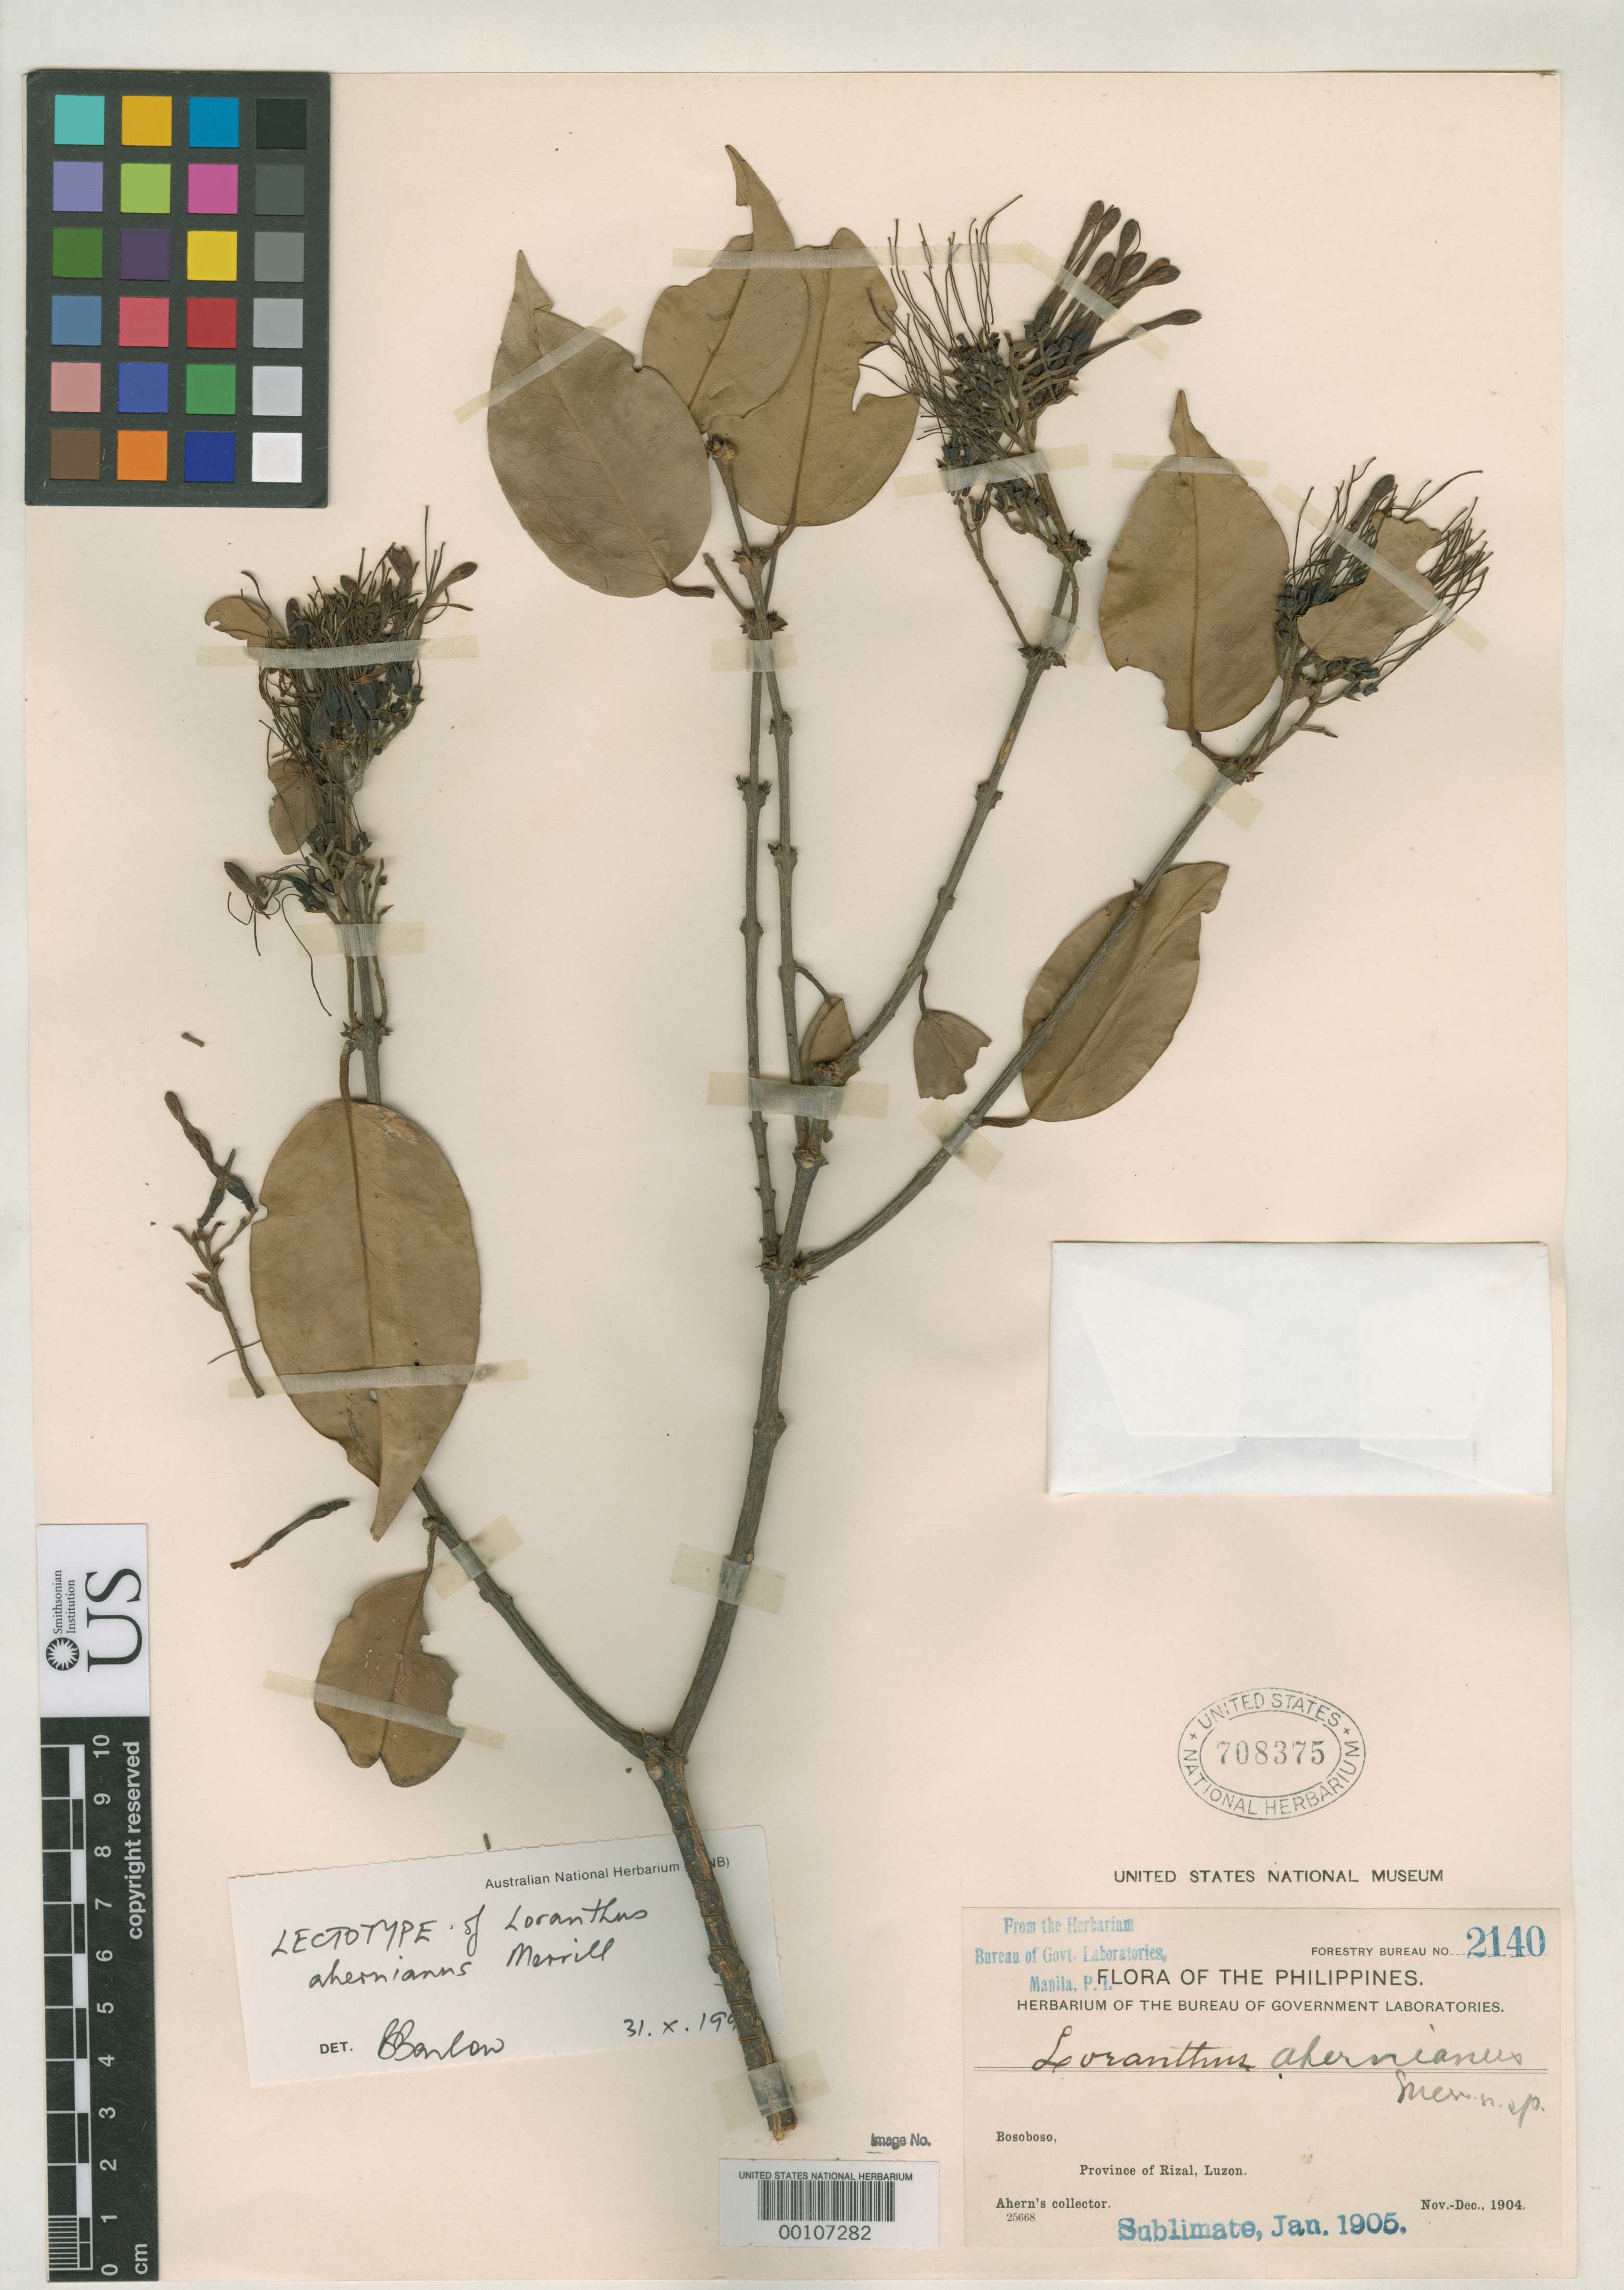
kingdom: Plantae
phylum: Tracheophyta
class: Magnoliopsida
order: Santalales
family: Loranthaceae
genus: Loranthus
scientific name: Loranthus ahernianus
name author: Merr.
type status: Isotype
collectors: Ahern's collector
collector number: Bur. Sci. 2140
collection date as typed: Nov 1904 to -- Dec 1904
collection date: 1904-11/1904-12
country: Philippines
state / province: Calabarzon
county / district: Rizal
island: Luzon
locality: Bosoboso.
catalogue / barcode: US 708375